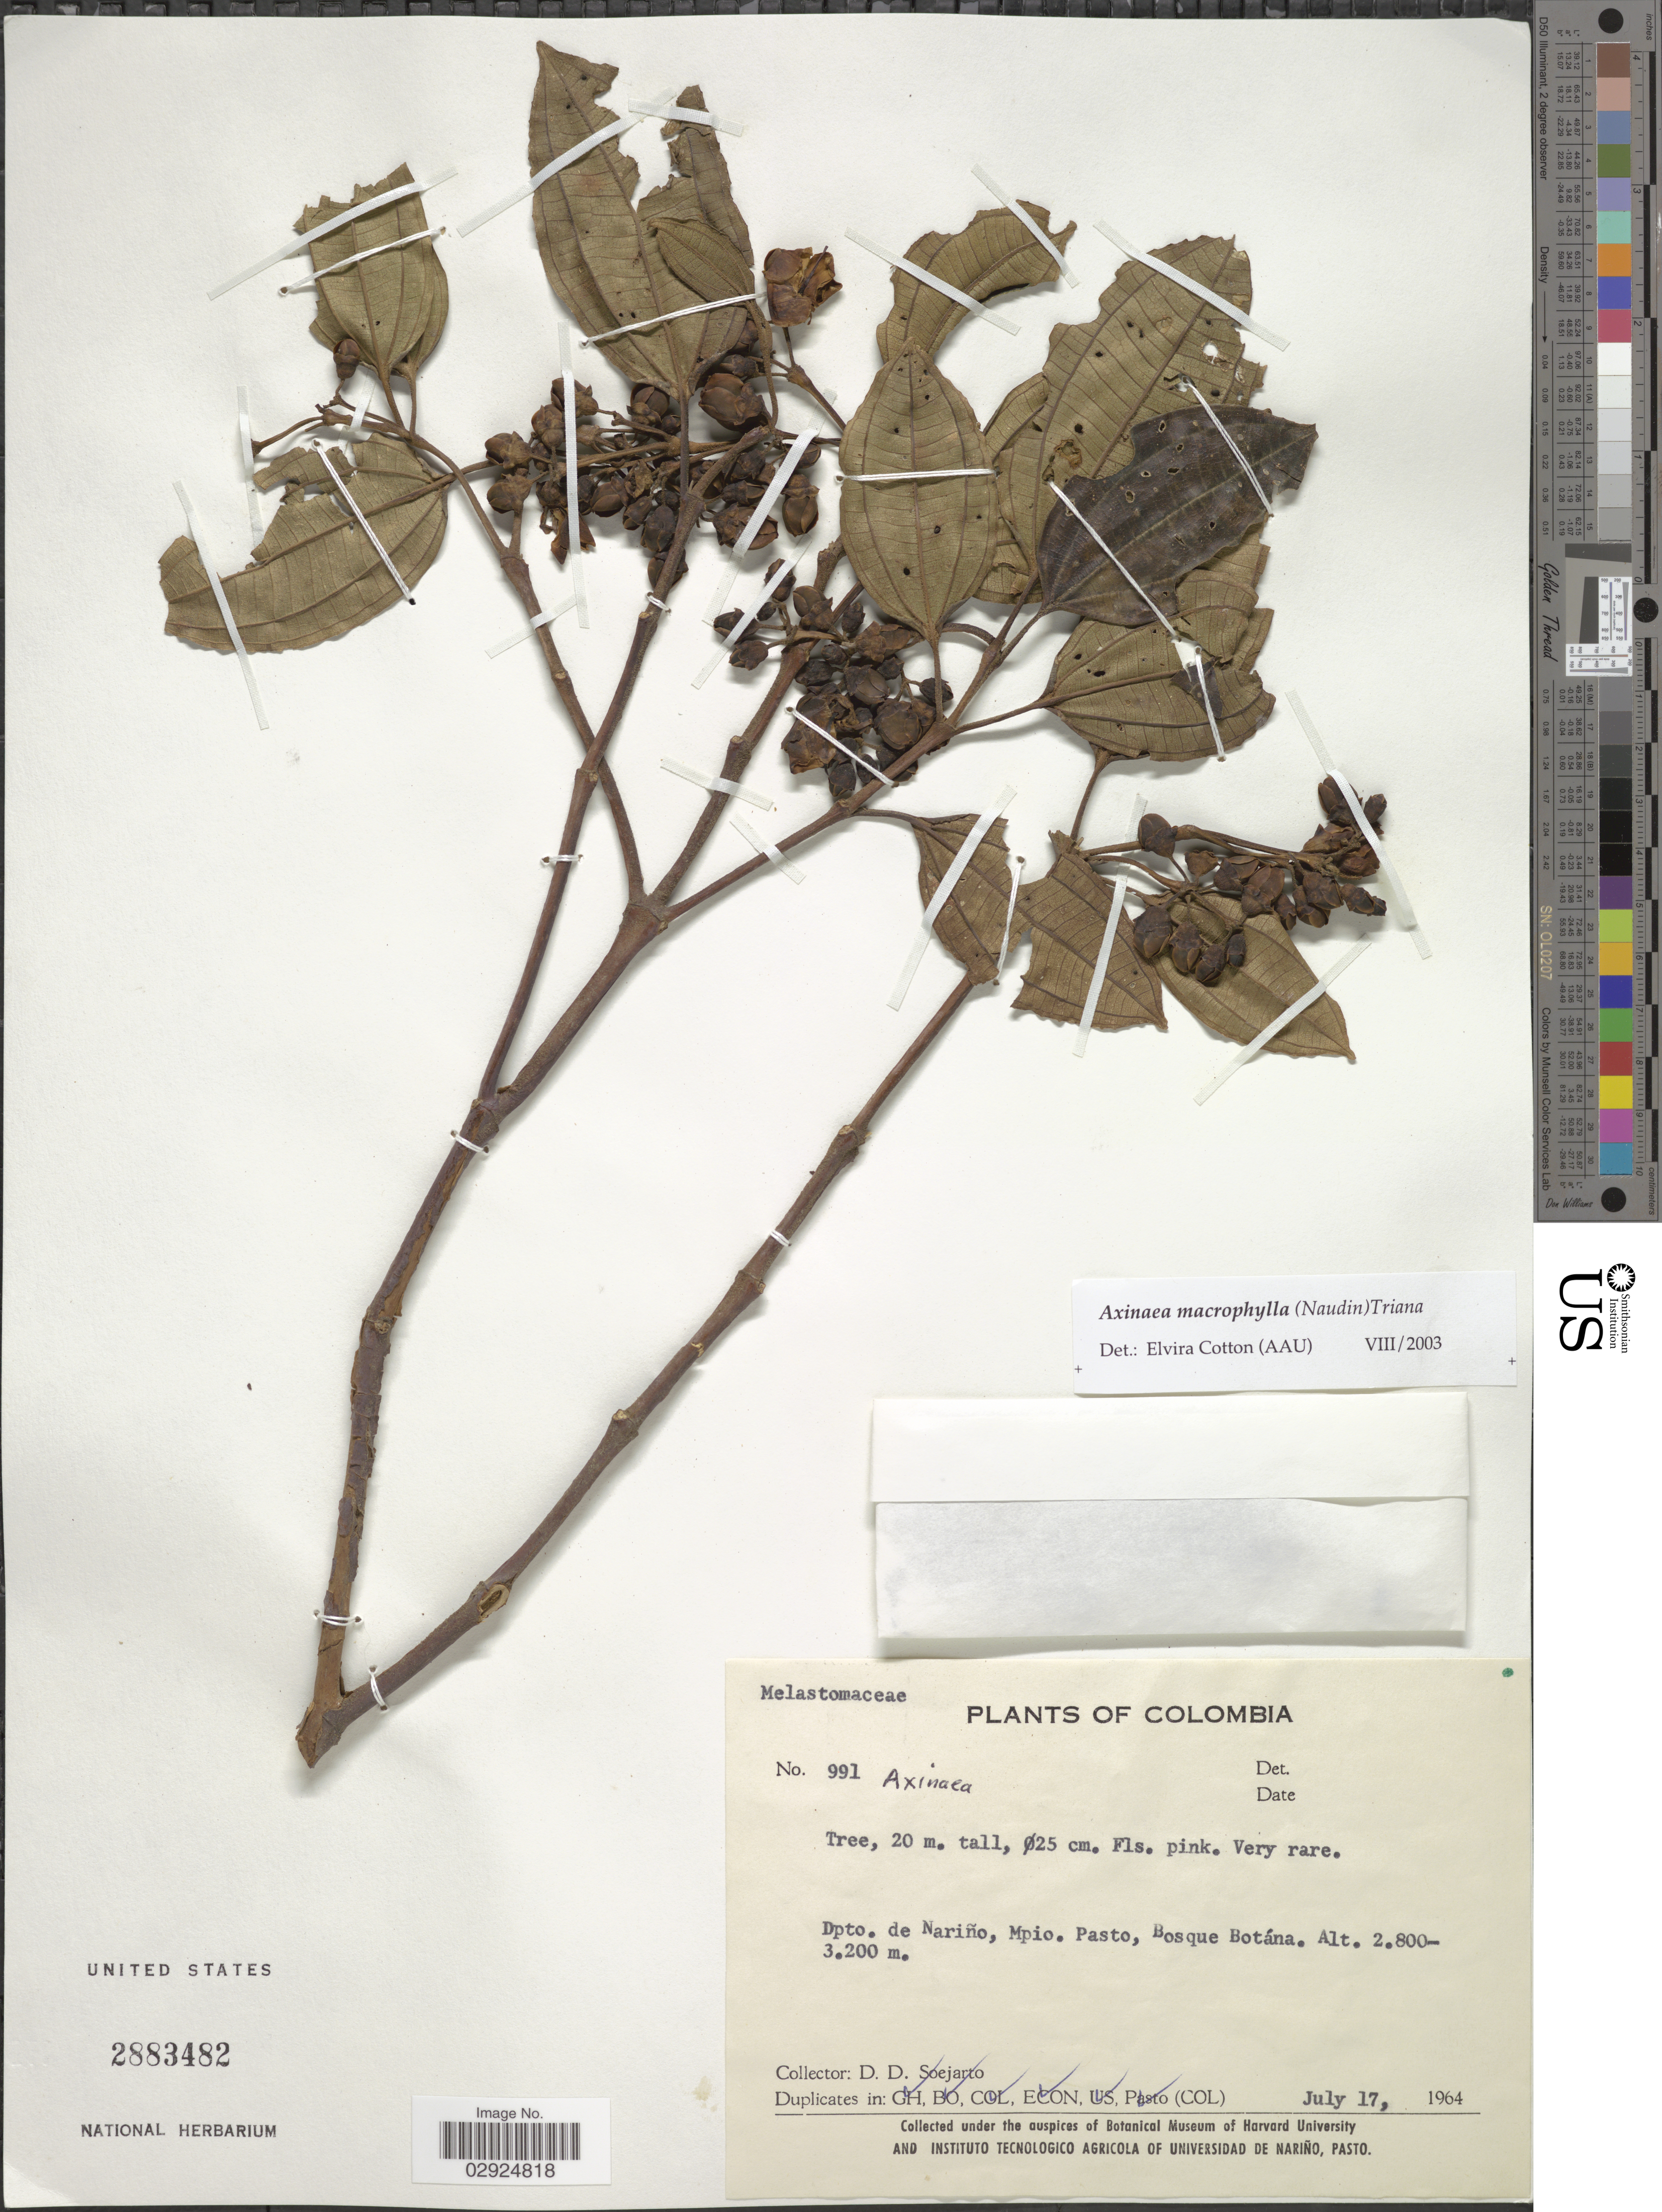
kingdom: Plantae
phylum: Tracheophyta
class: Magnoliopsida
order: Myrtales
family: Melastomataceae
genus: Axinaea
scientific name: Axinaea macrophylla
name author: (Naudin) Triana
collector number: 991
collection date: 1964-07-17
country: Colombia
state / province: Nariño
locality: Dpto. de Nariño, Mpio. Pasto, Bosque Botána.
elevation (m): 2800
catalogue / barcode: US 2883482